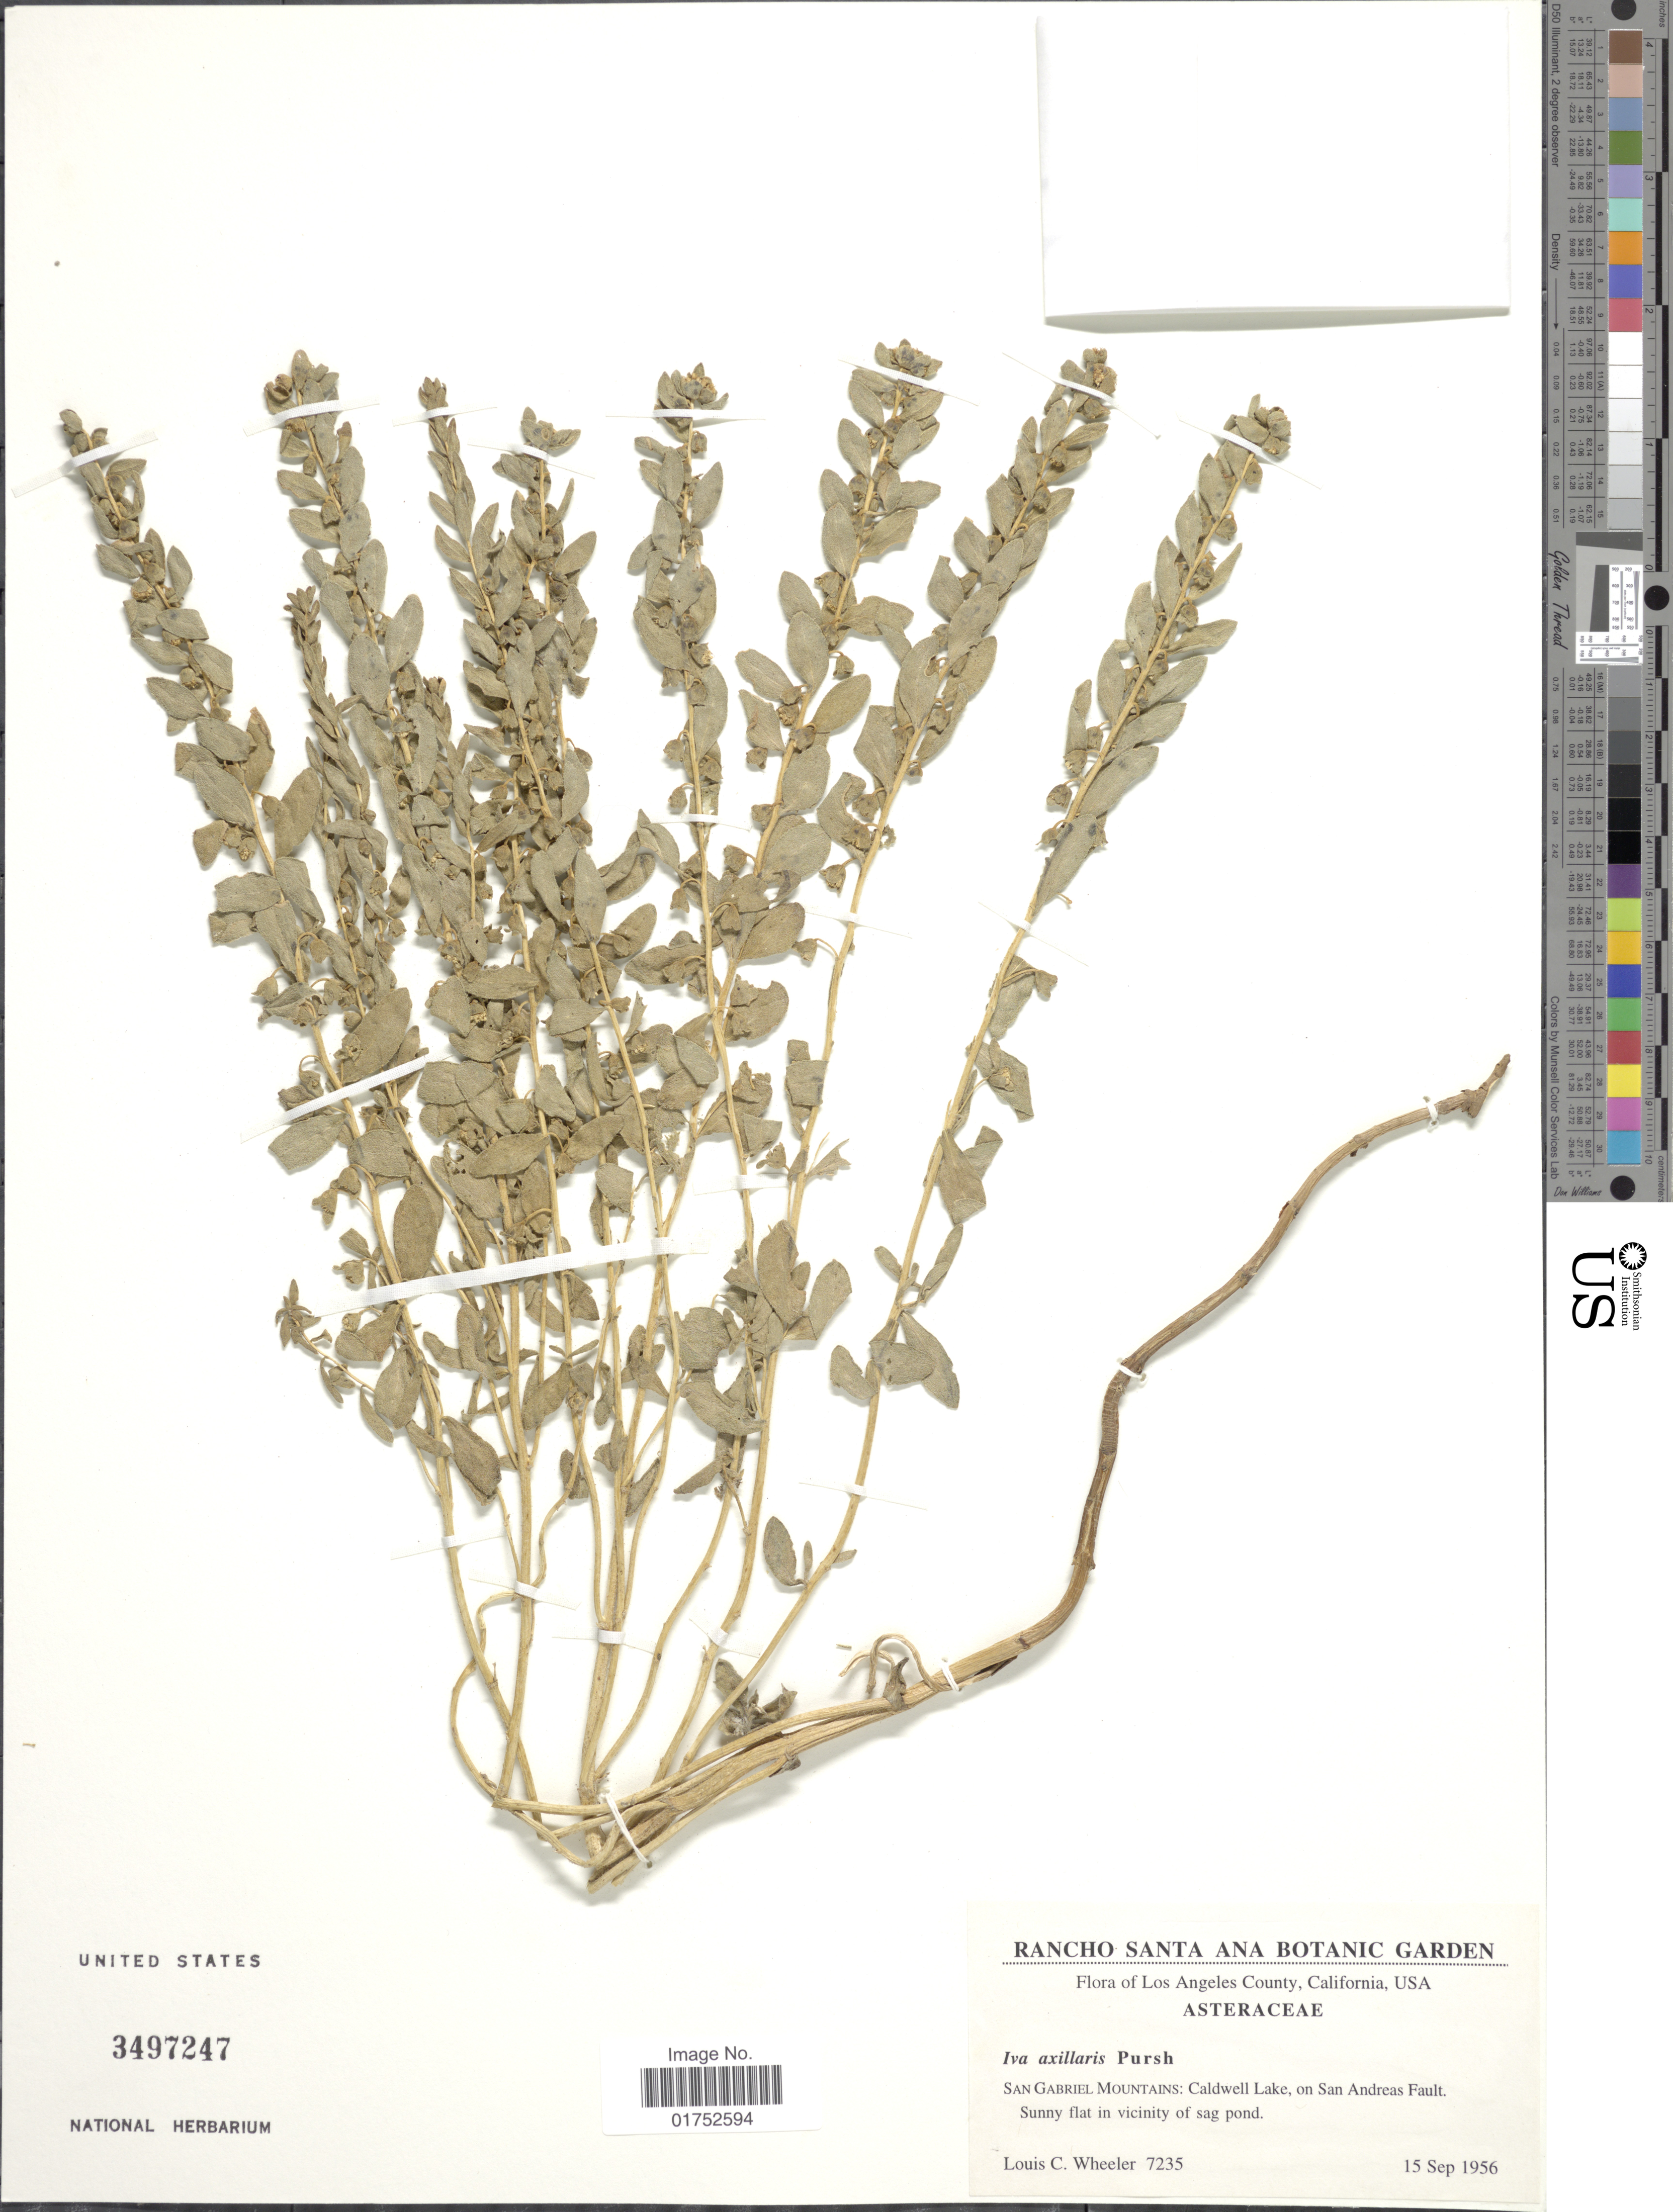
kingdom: Plantae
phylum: Tracheophyta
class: Magnoliopsida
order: Asterales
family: Asteraceae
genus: Iva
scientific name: Iva axillaris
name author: Pursh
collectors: L. C. Wheeler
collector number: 7235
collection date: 1956-09-15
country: United States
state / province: California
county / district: Los Angeles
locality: Los Angeles County, San Gabriel Mountains, Caldwell Lake, on San Andreas Fault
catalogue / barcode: US 3497247